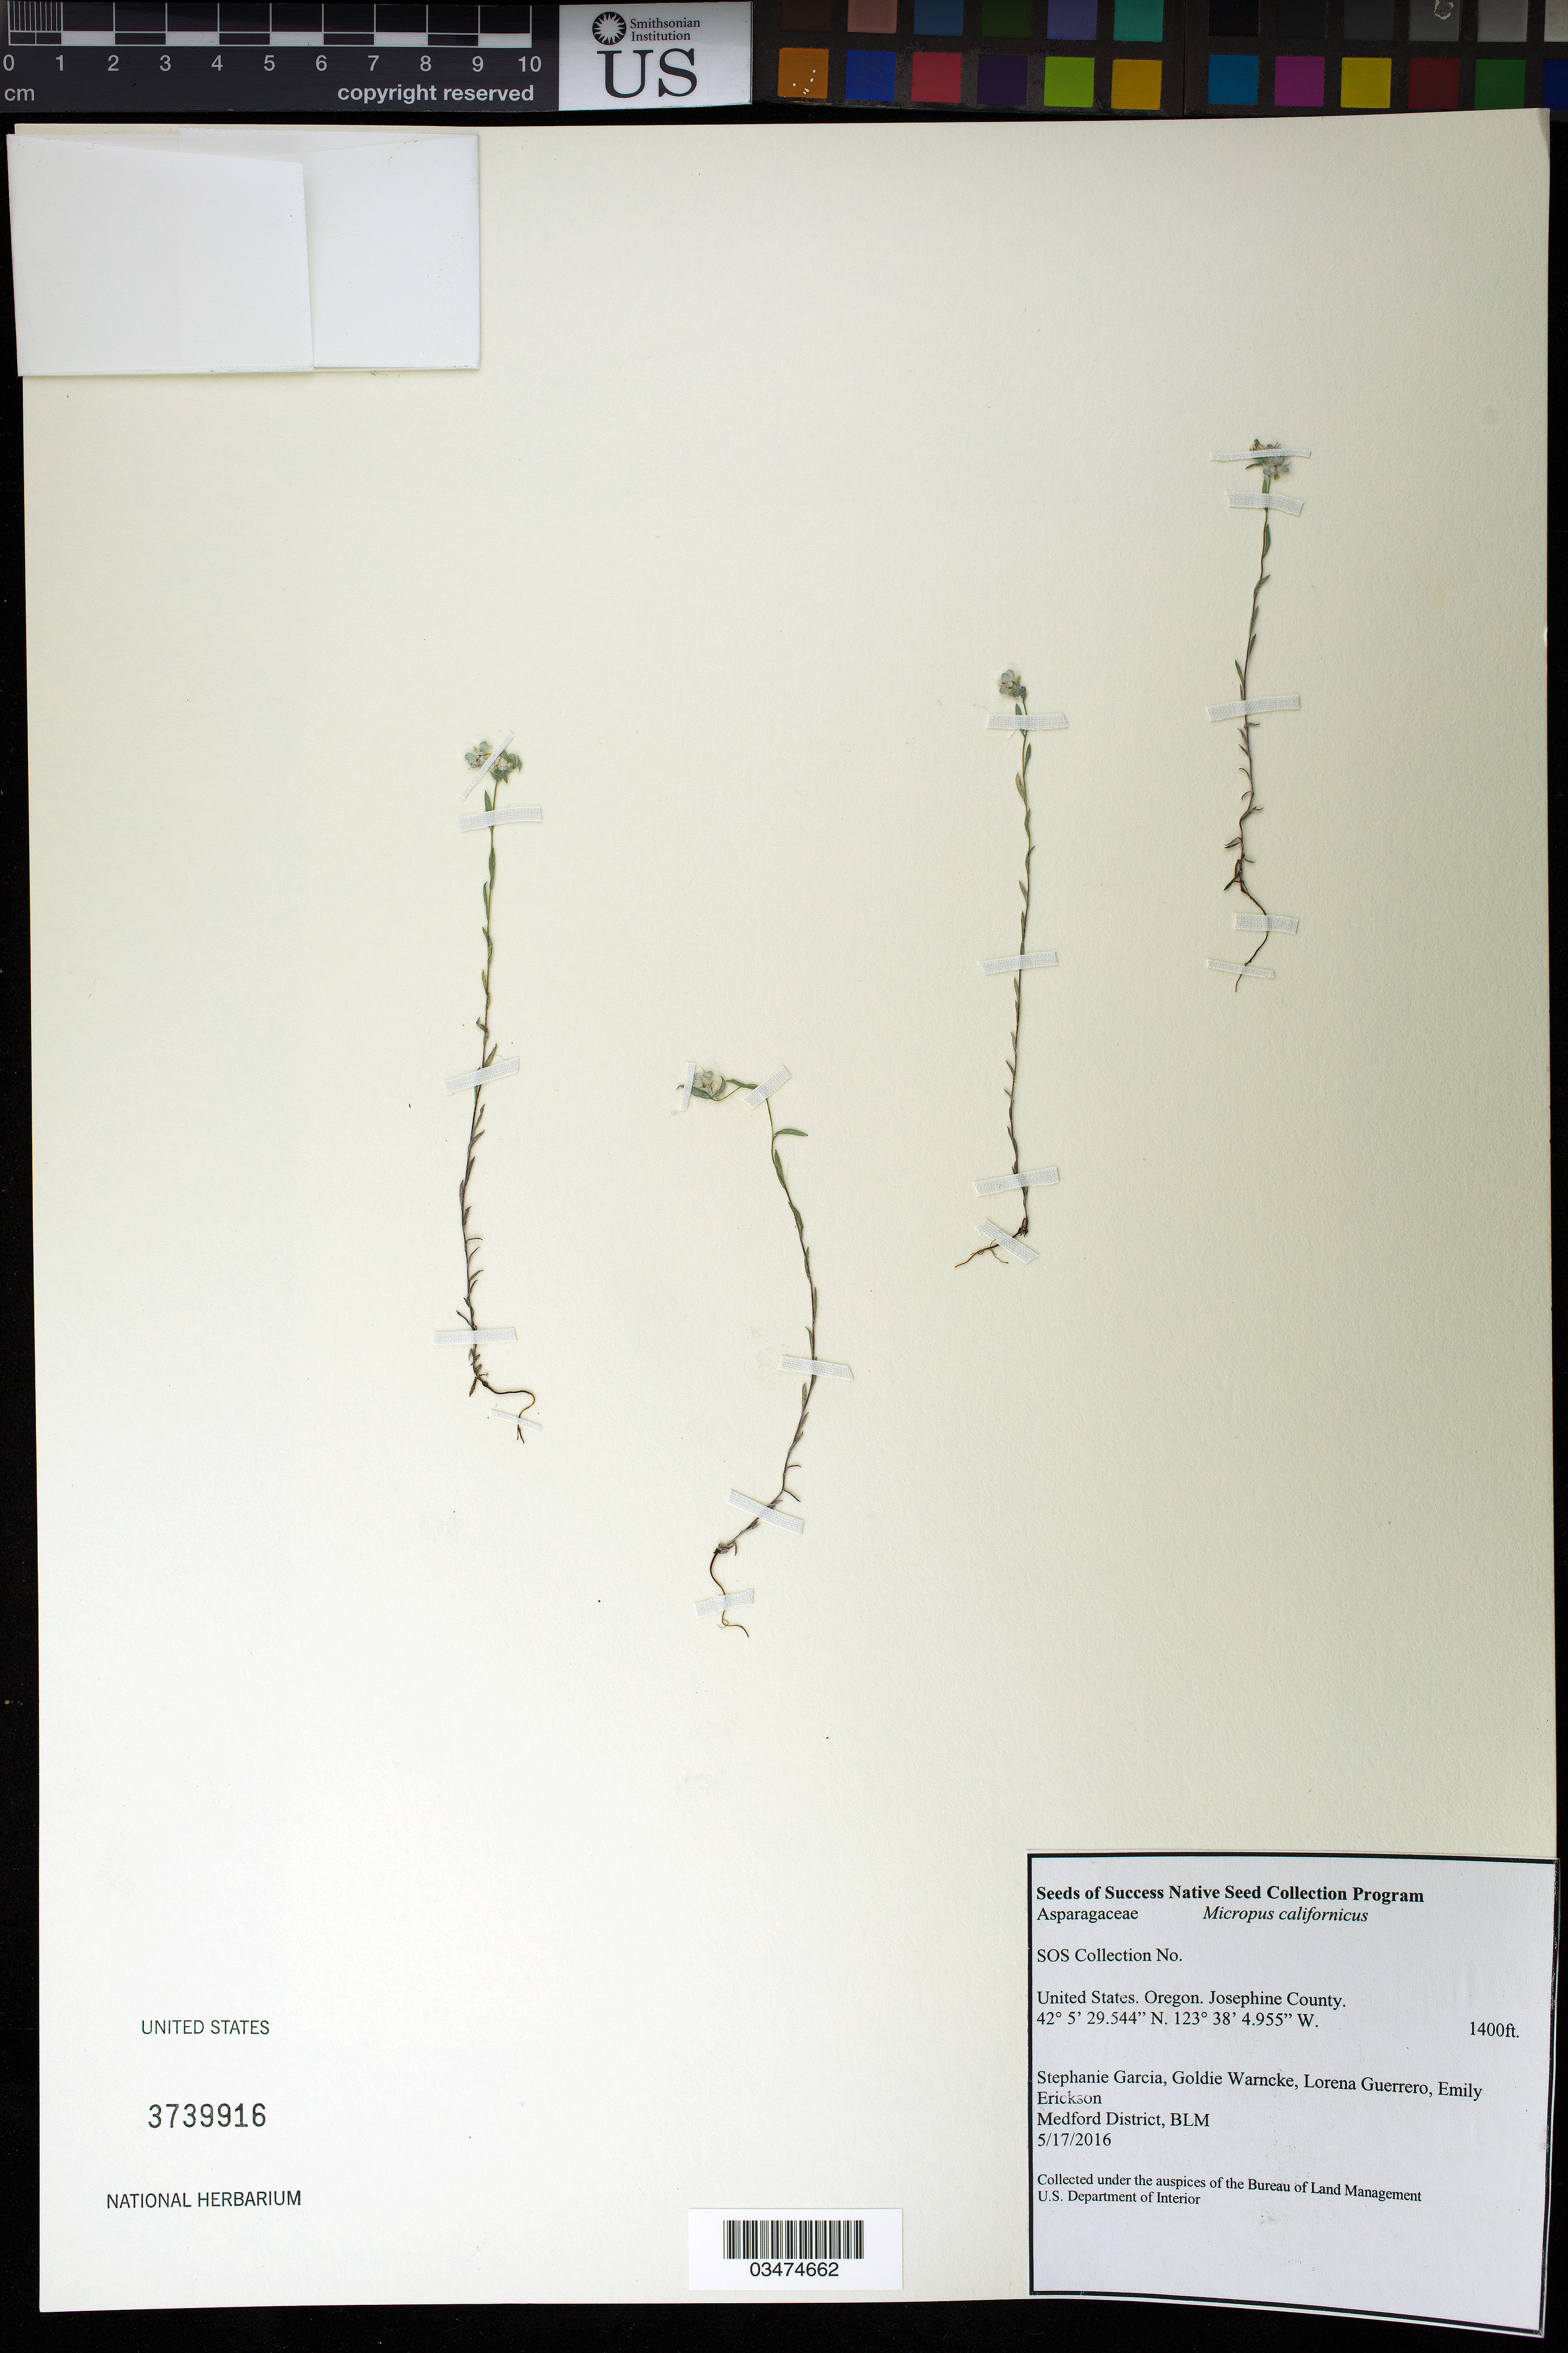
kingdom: Plantae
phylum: Tracheophyta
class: Magnoliopsida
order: Asterales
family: Asteraceae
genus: Micropus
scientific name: Micropus californicus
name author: Fisch. & C.A. Mey.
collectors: S. Garcia, G. Warncke, Guerrero, L. & E. Erickson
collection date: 2016-05-17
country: United States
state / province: Oregon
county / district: Josephine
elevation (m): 427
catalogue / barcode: US 3739916